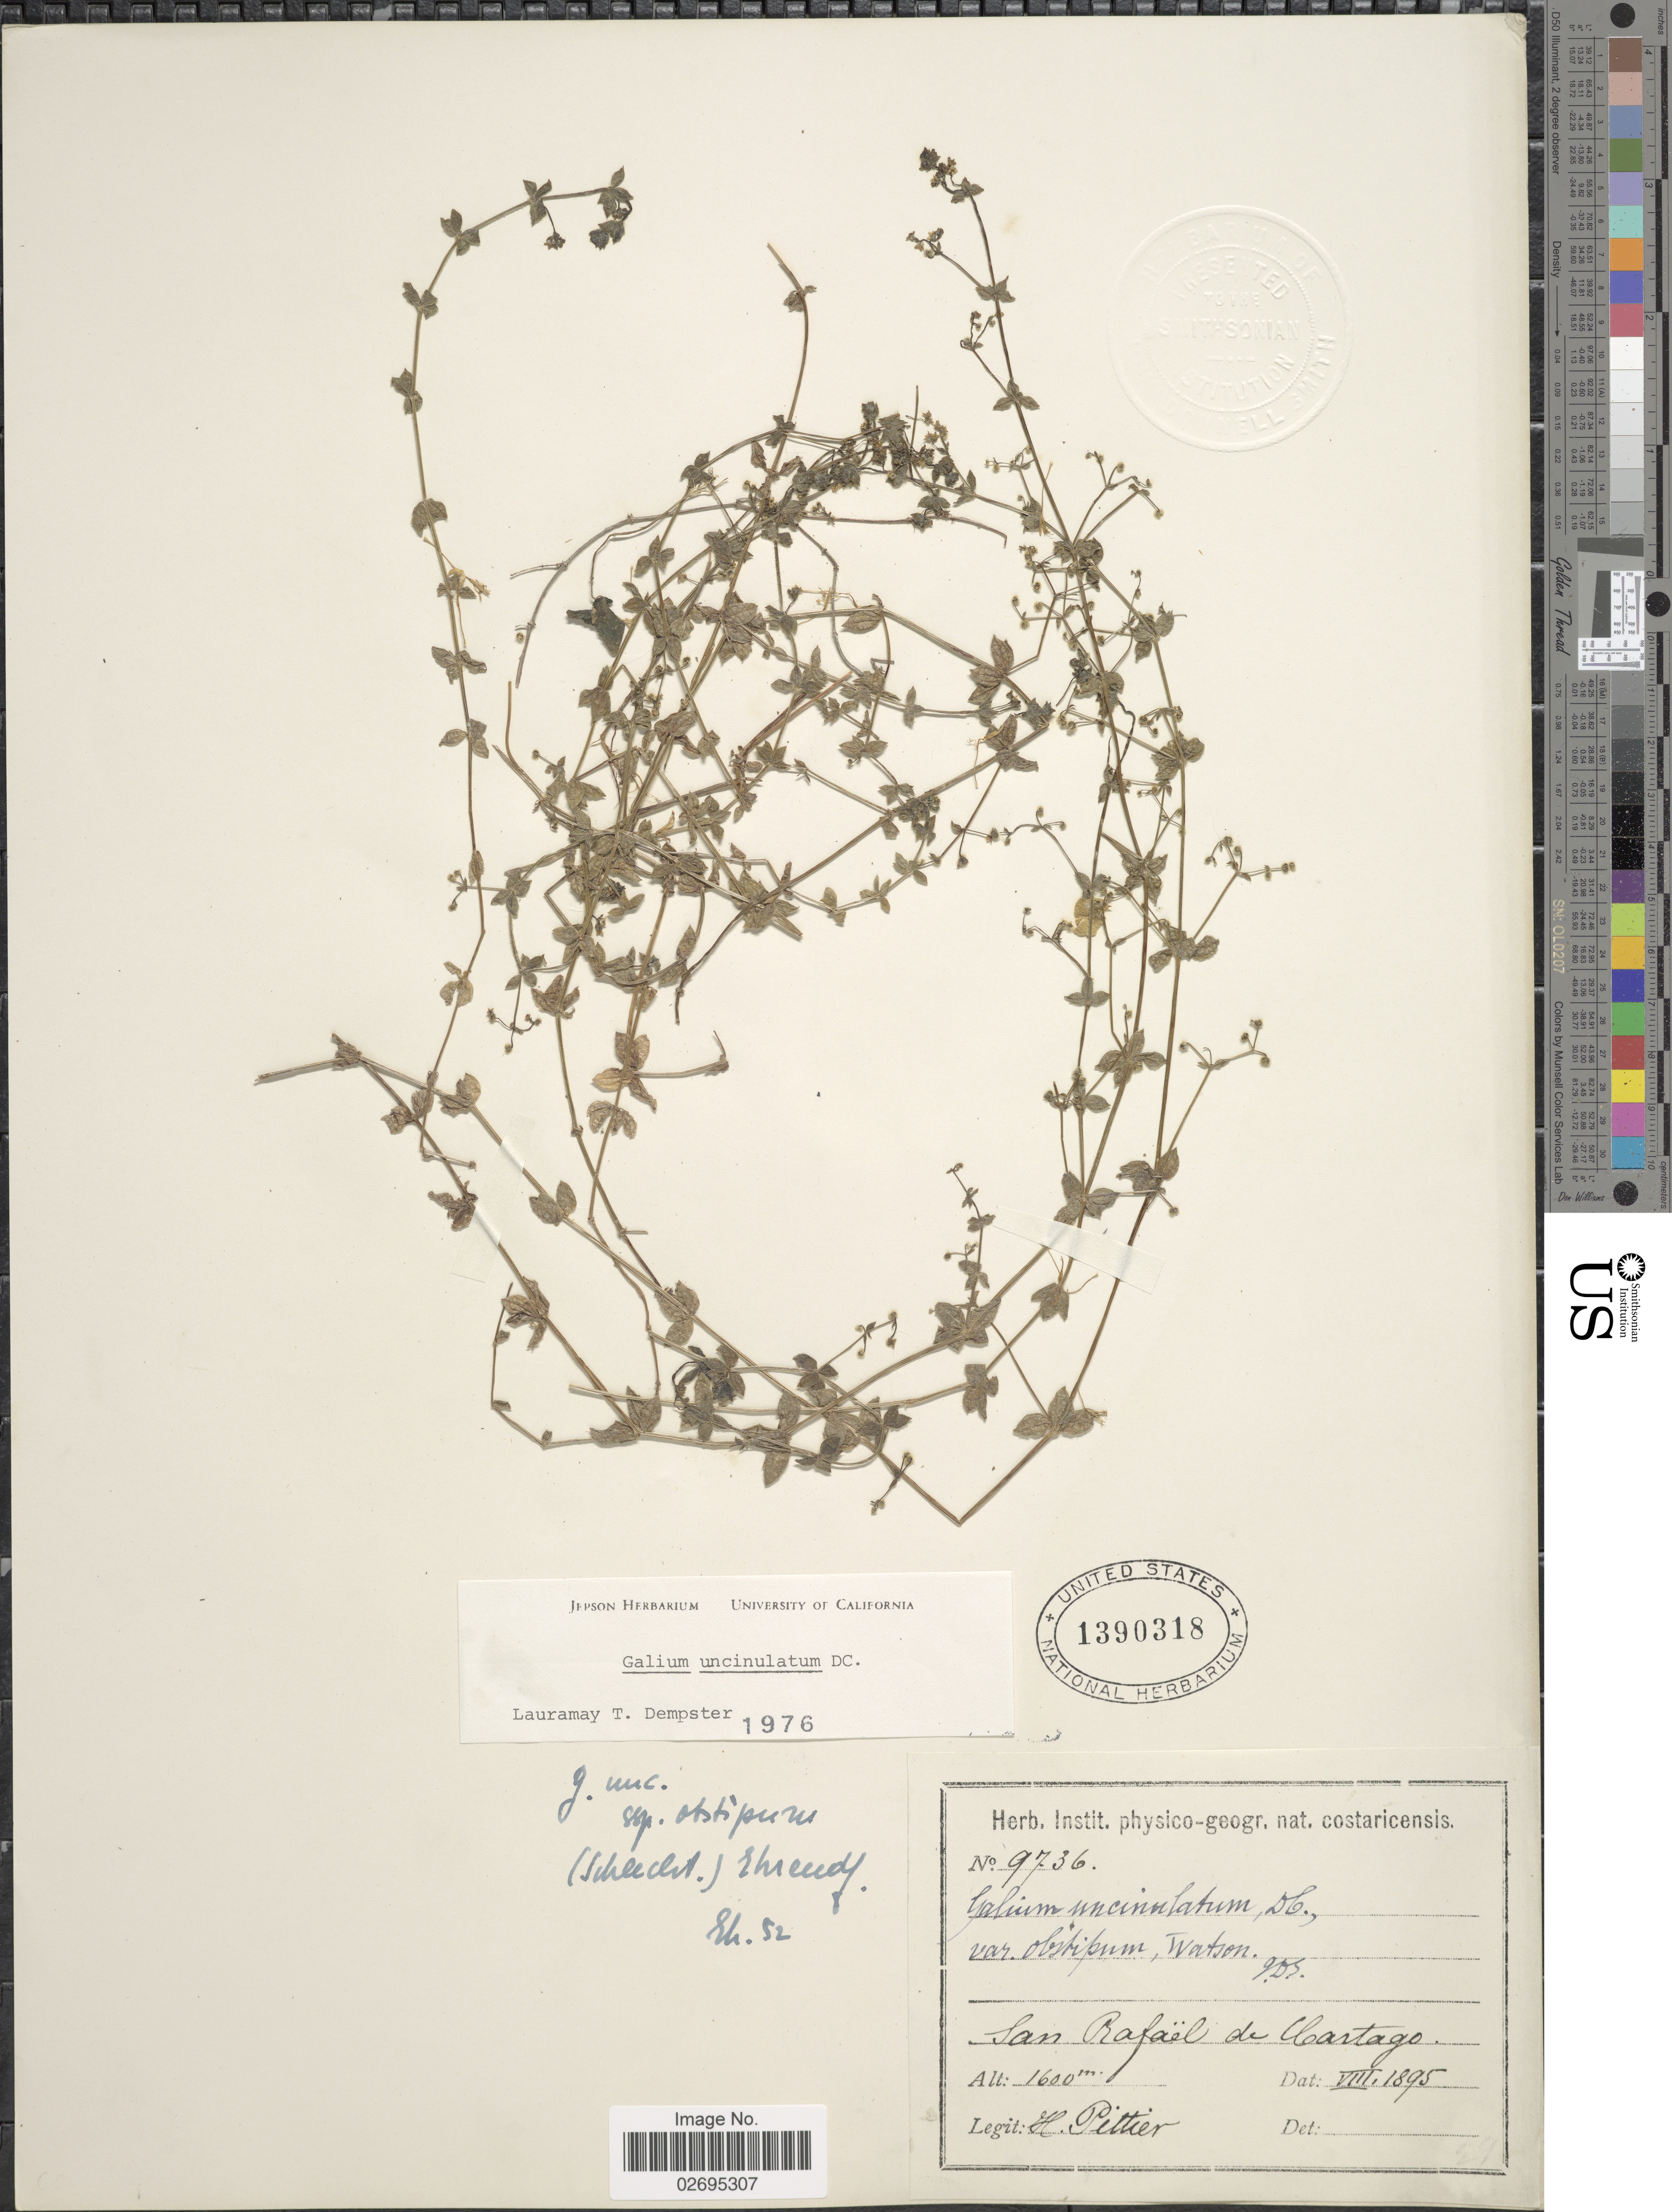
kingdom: Plantae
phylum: Tracheophyta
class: Magnoliopsida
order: Gentianales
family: Rubiaceae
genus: Galium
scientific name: Galium uncinulatum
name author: DC.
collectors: H. F. Pittier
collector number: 9736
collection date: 1895-08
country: Costa Rica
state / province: Cartago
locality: San Rafael de Cartago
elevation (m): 1600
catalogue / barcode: US 1390318